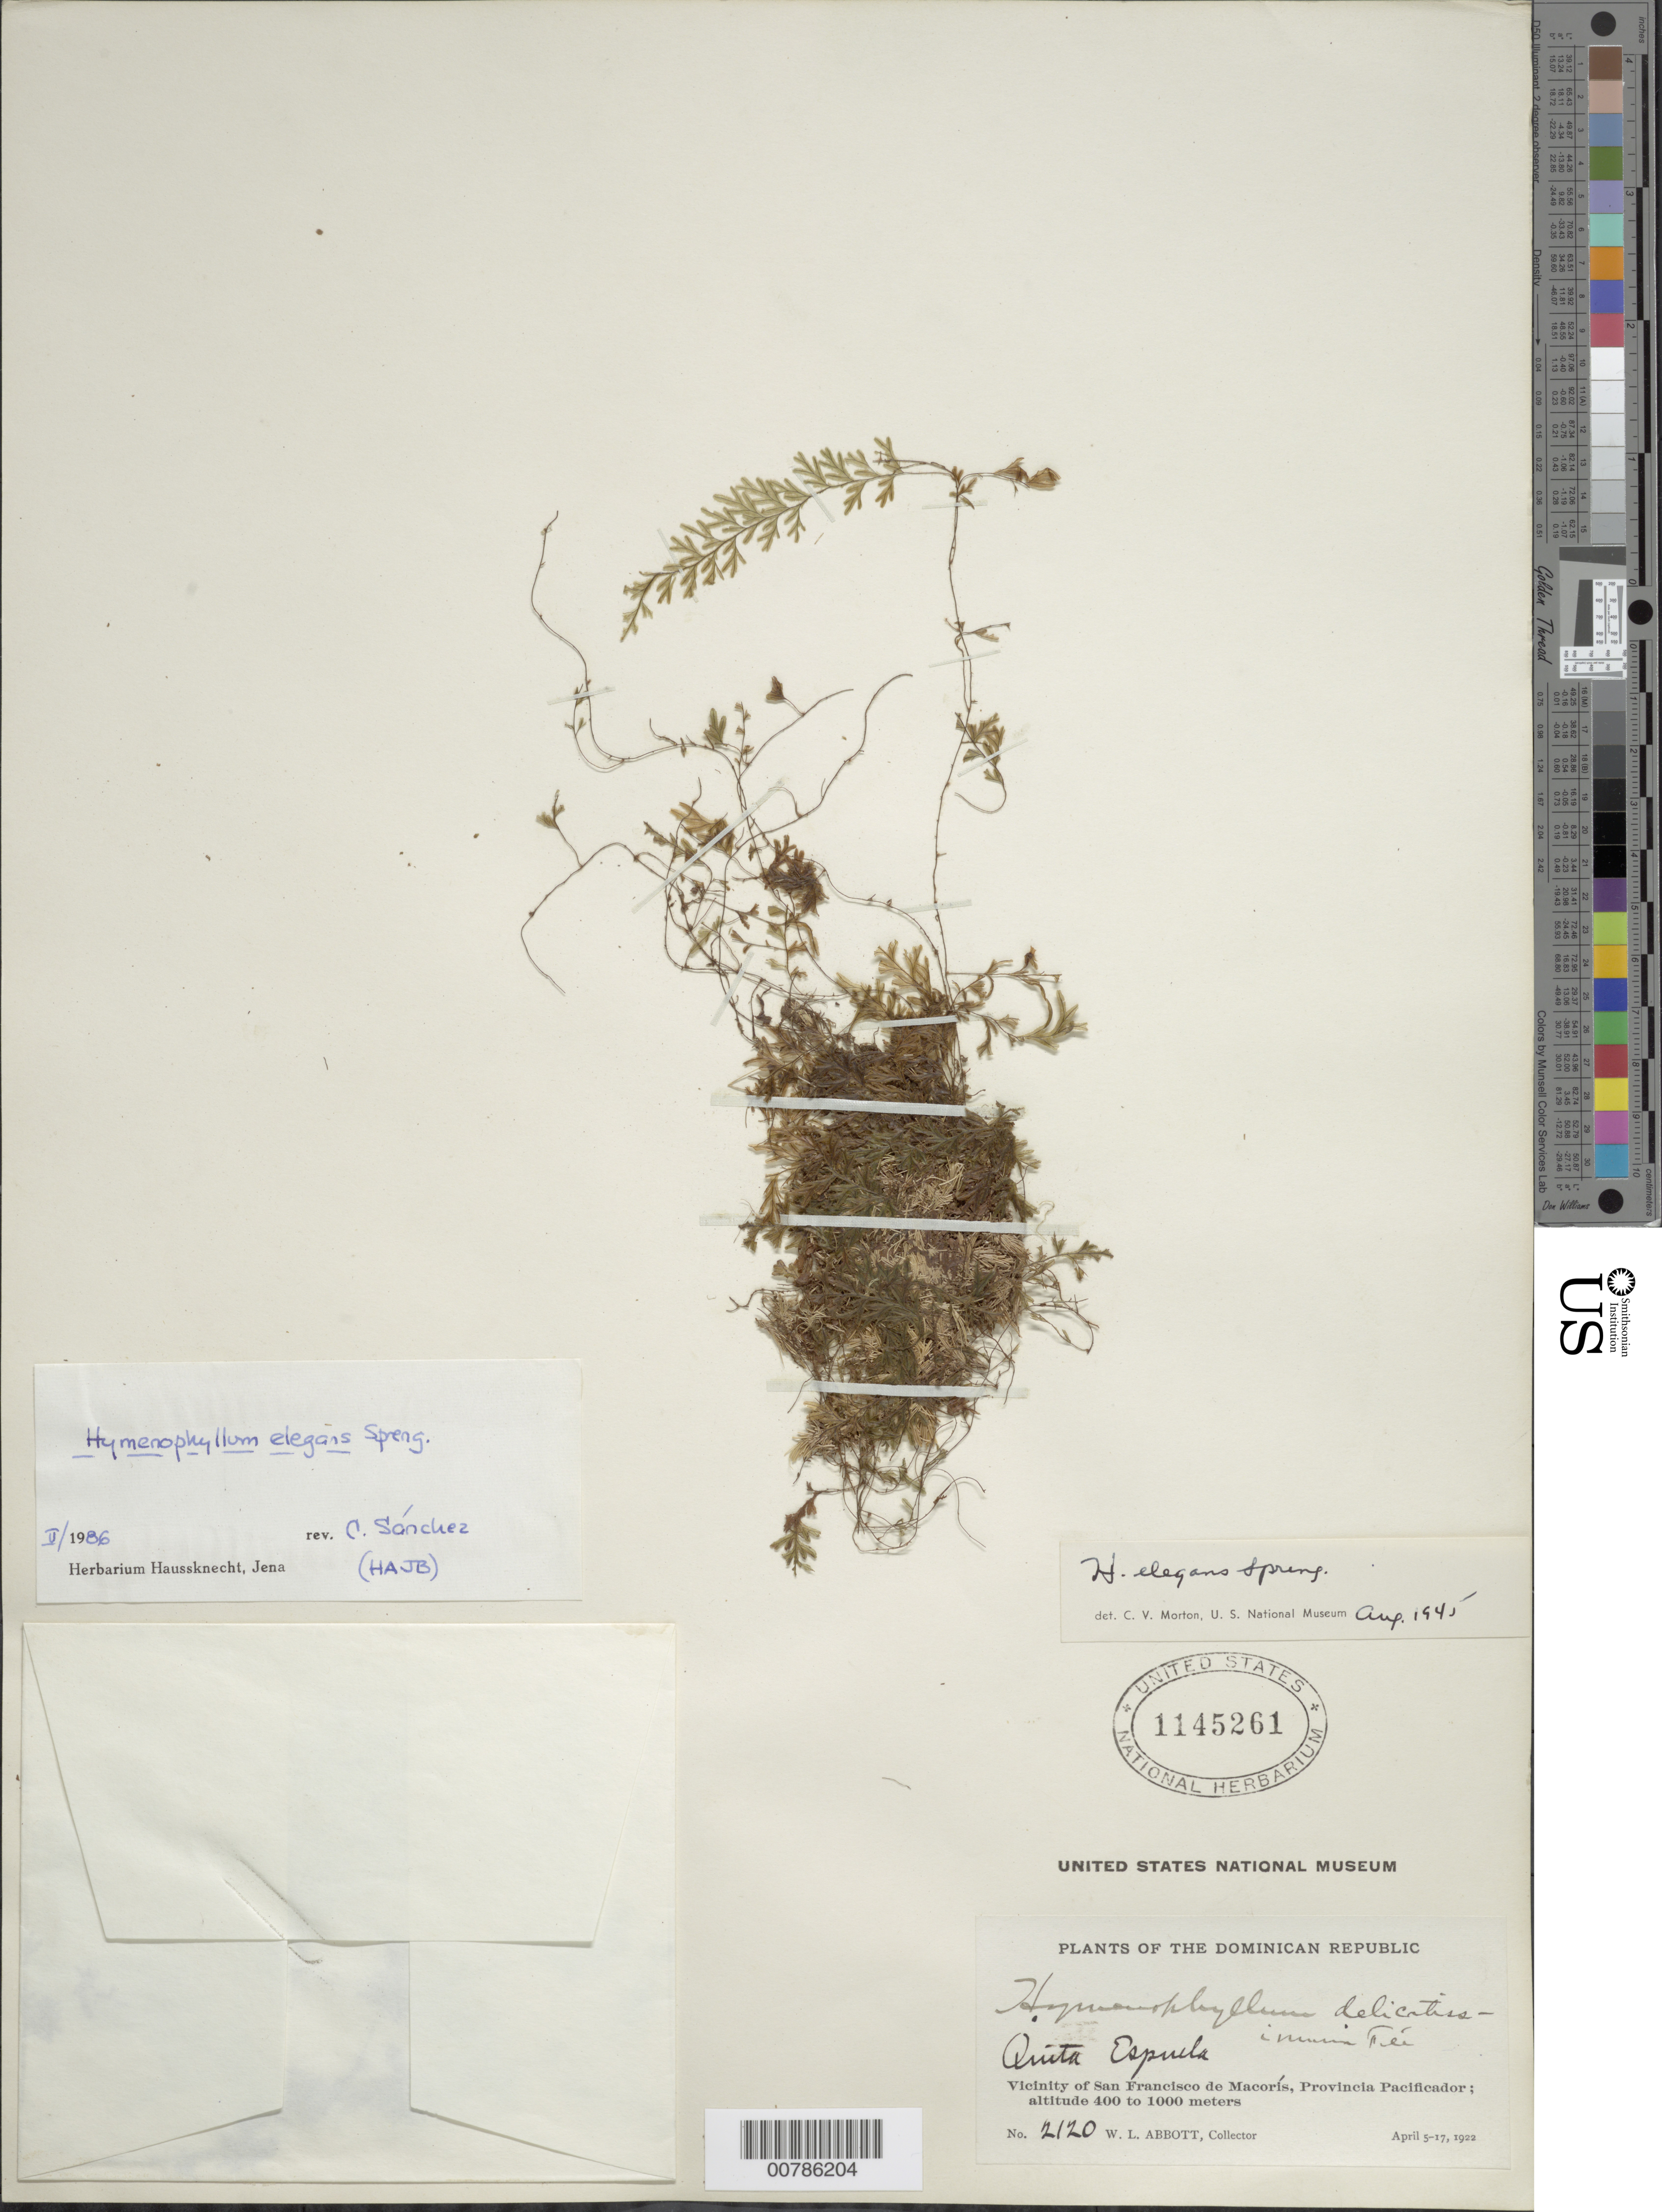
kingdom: Plantae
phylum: Tracheophyta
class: Polypodiopsida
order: Hymenophyllales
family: Hymenophyllaceae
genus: Hymenophyllum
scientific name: Hymenophyllum elegans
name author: Spreng.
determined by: Sánchez, C. A.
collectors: W. L. Abbott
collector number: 2120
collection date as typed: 05 Apr 1922 to 17 Apr 1922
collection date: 1922-04-05/1922-04-17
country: Dominican Republic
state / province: Duarte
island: Hispaniola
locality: San Francisco de Macorís, vicinity; Quita Espuela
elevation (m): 400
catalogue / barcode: US 1145261